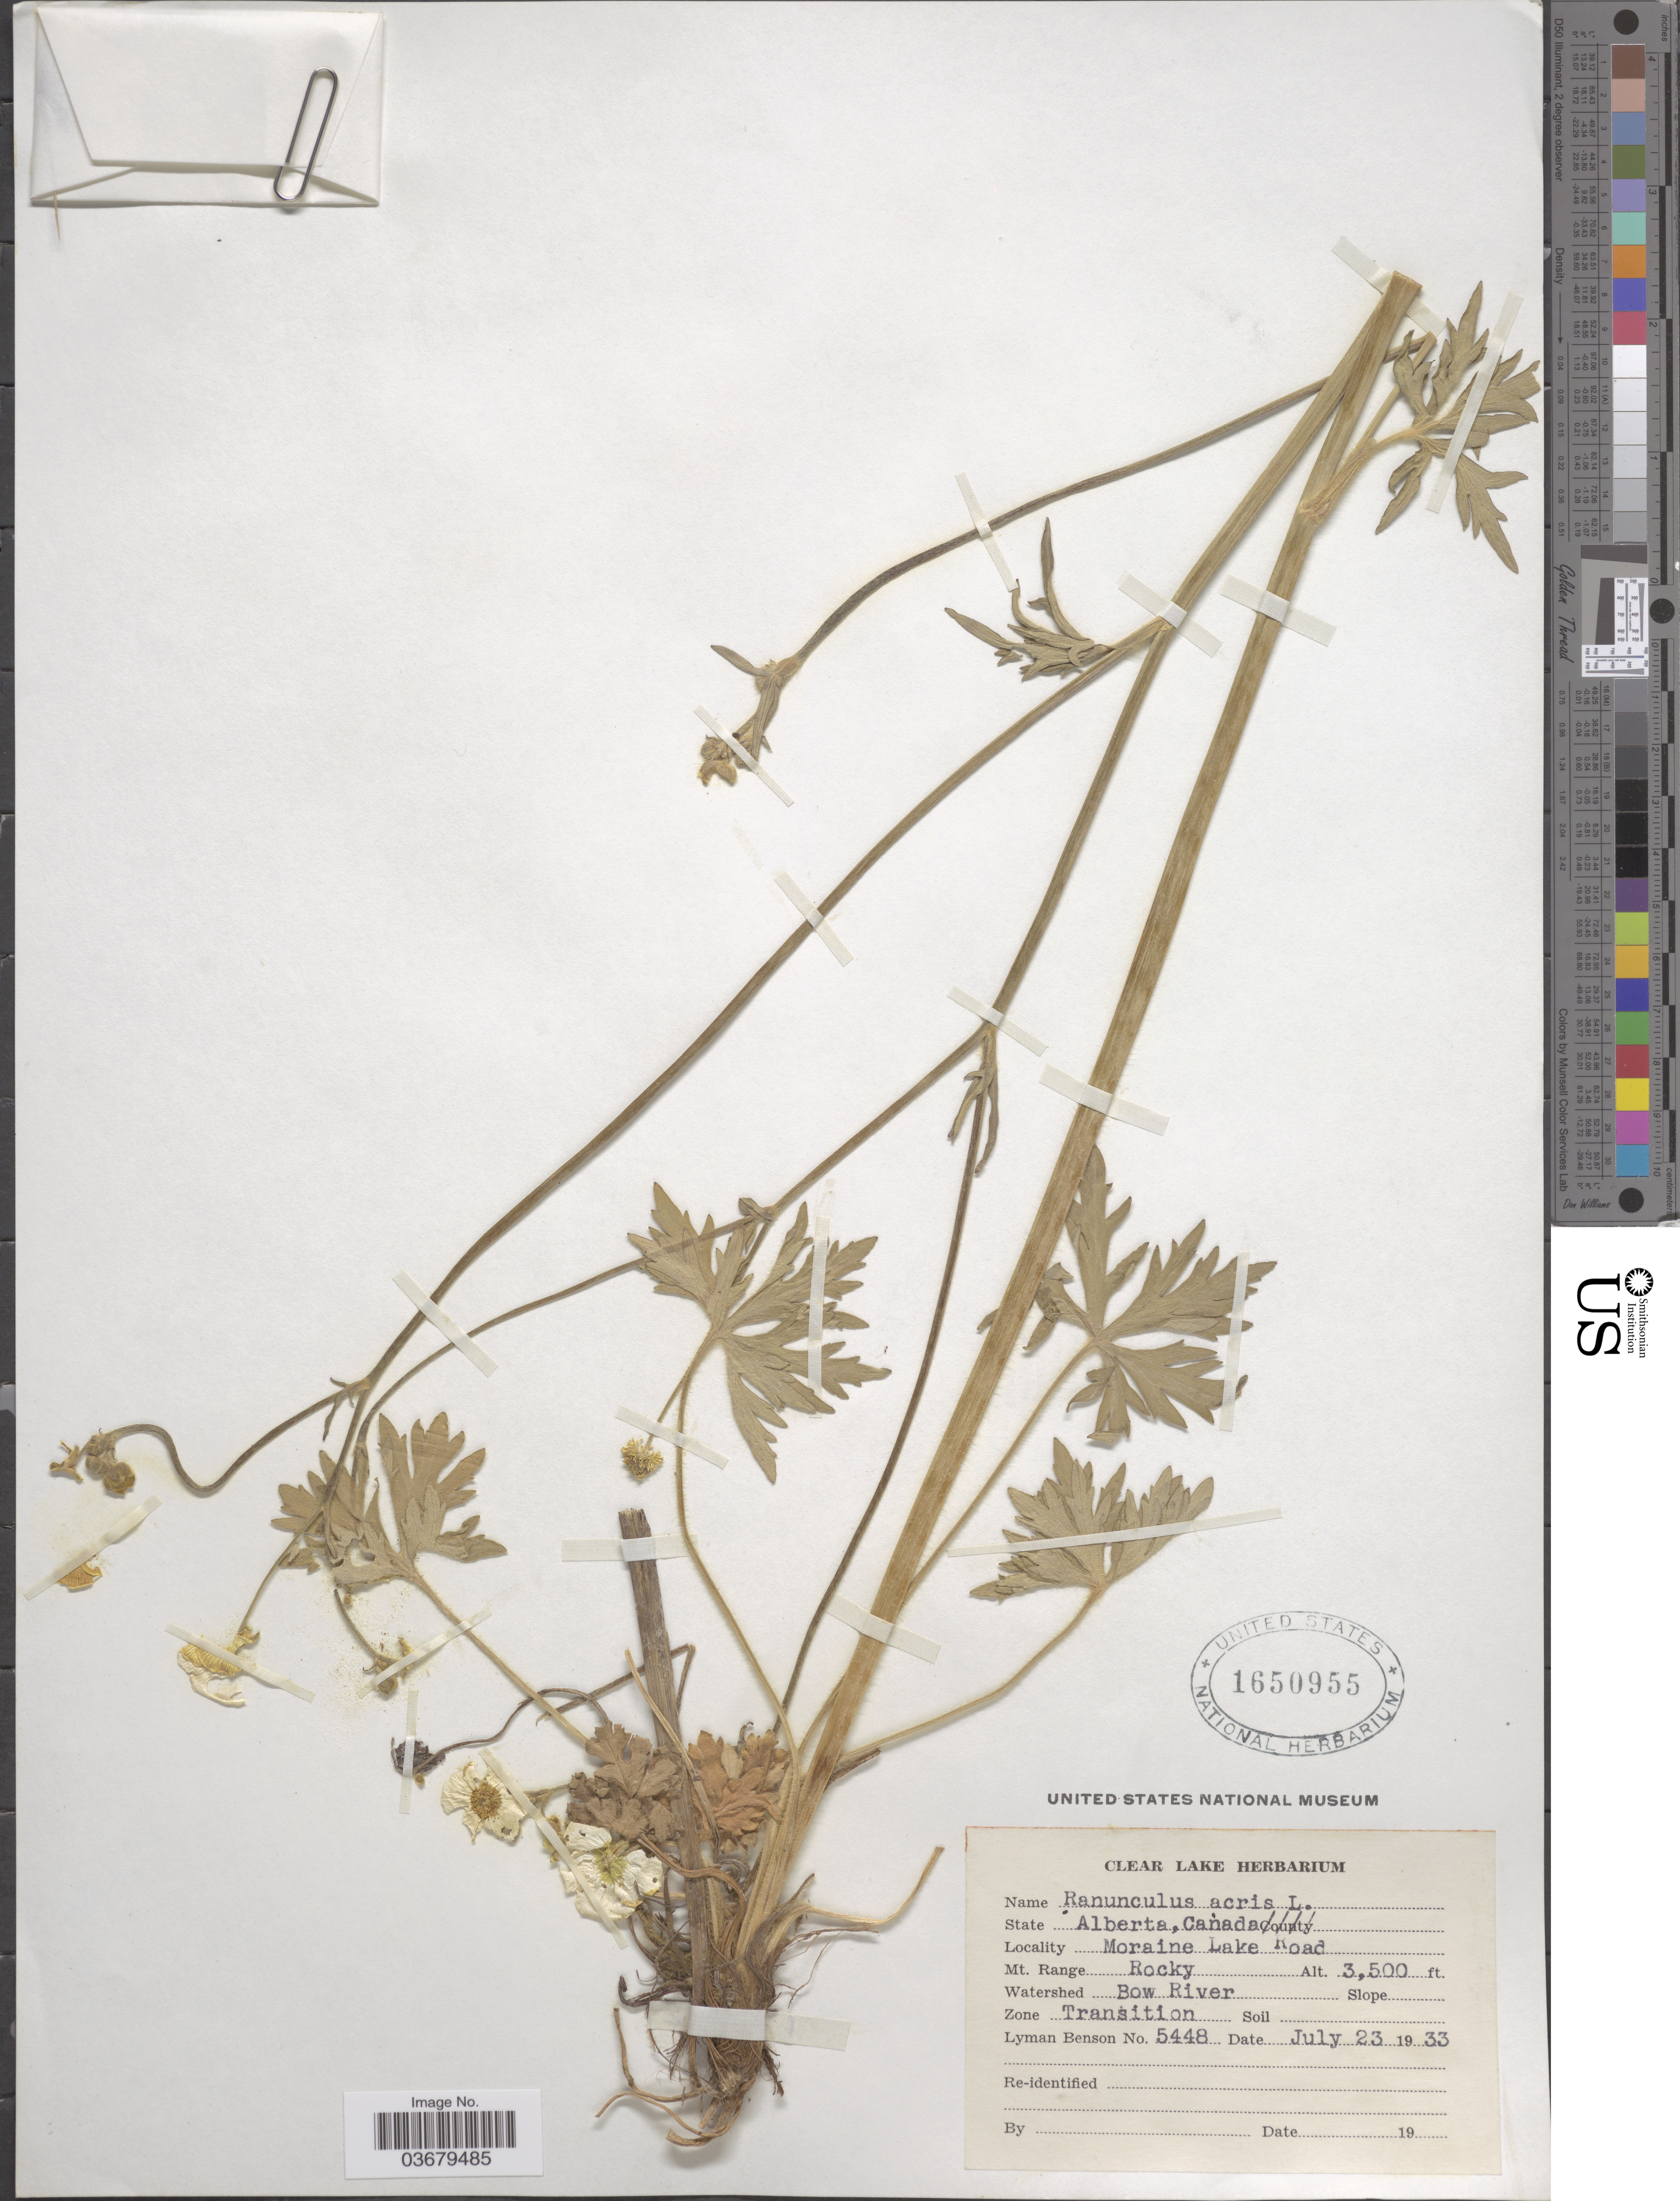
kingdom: Plantae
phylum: Tracheophyta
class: Magnoliopsida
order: Ranunculales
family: Ranunculaceae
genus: Ranunculus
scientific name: Ranunculus acris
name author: L.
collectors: L. D. Benson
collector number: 5448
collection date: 1933-07-23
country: Canada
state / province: Alberta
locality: Moraine Lake Road. Mt. Range Rocky. Watershed Bow River. Zone Transition.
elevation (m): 1067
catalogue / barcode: US 1650955